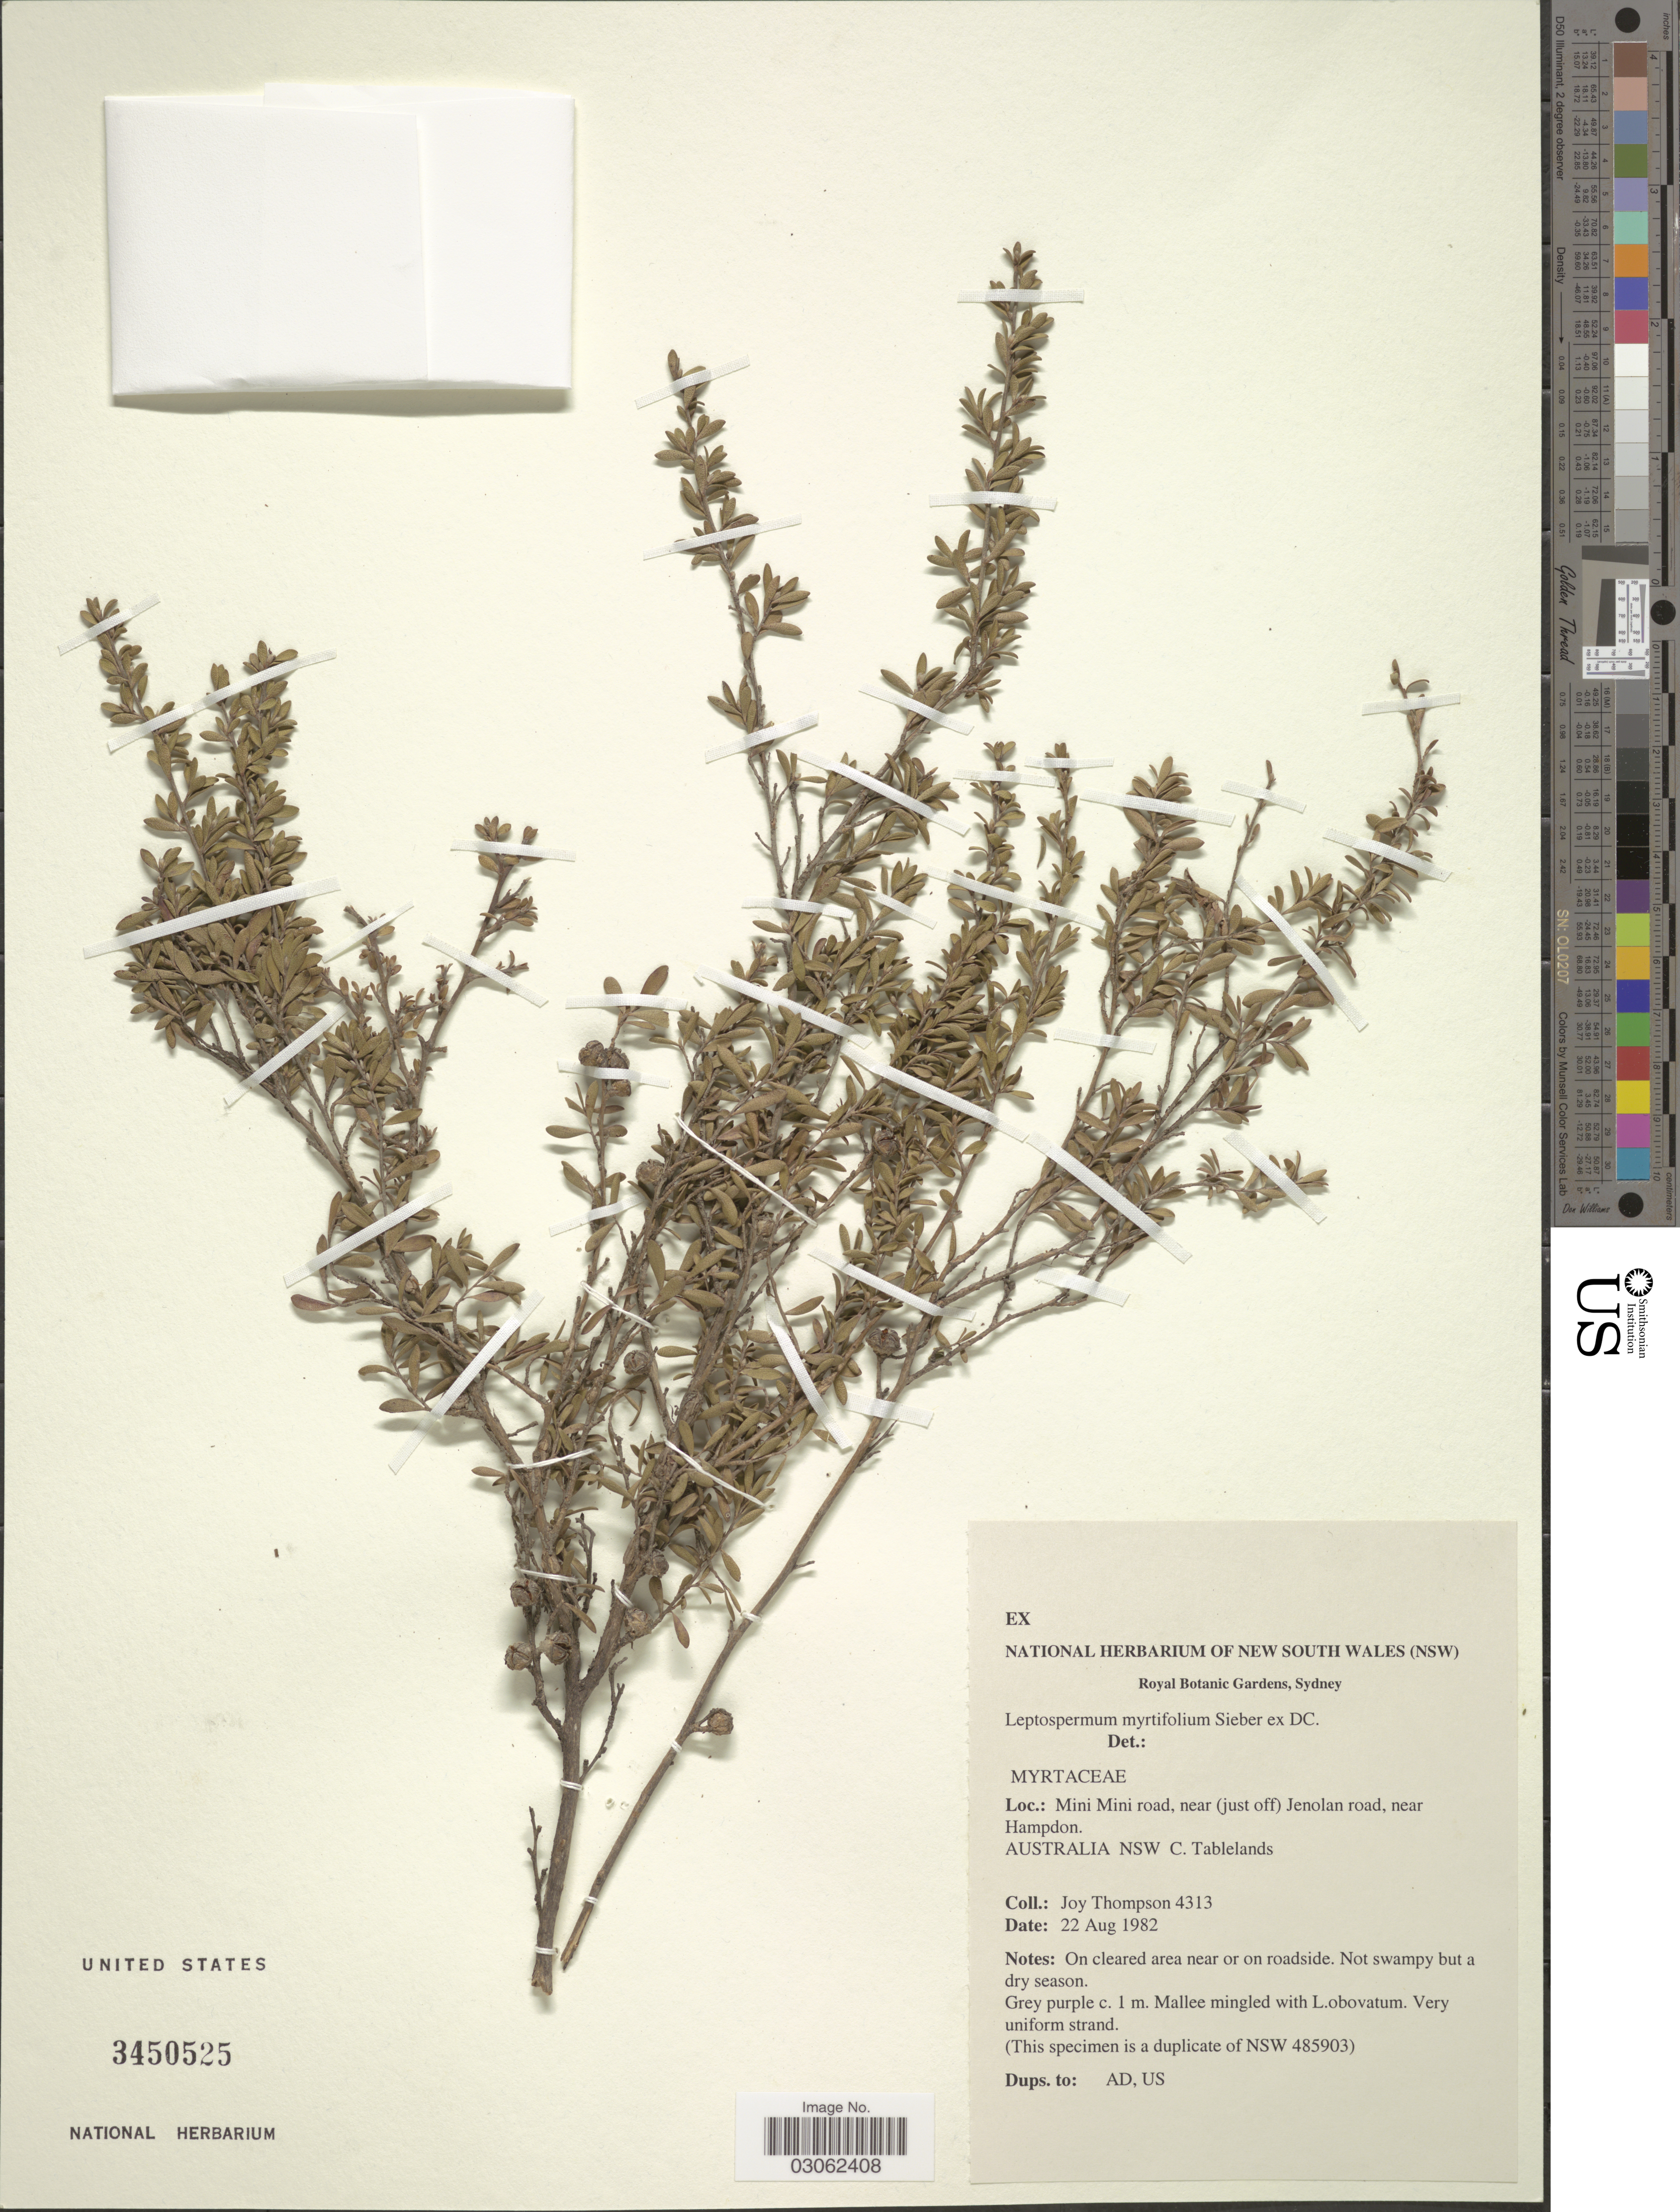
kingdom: Plantae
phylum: Tracheophyta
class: Magnoliopsida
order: Myrtales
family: Myrtaceae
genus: Leptospermum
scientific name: Leptospermum myrtifolium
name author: Sieber ex DC.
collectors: J. Thompson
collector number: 4313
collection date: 1982-08-22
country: Australia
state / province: New South Wales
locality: Mini Mini road, near (just off) Jenolan road, near Hampdon. NSW C. Tablelands.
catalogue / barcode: US 3450525